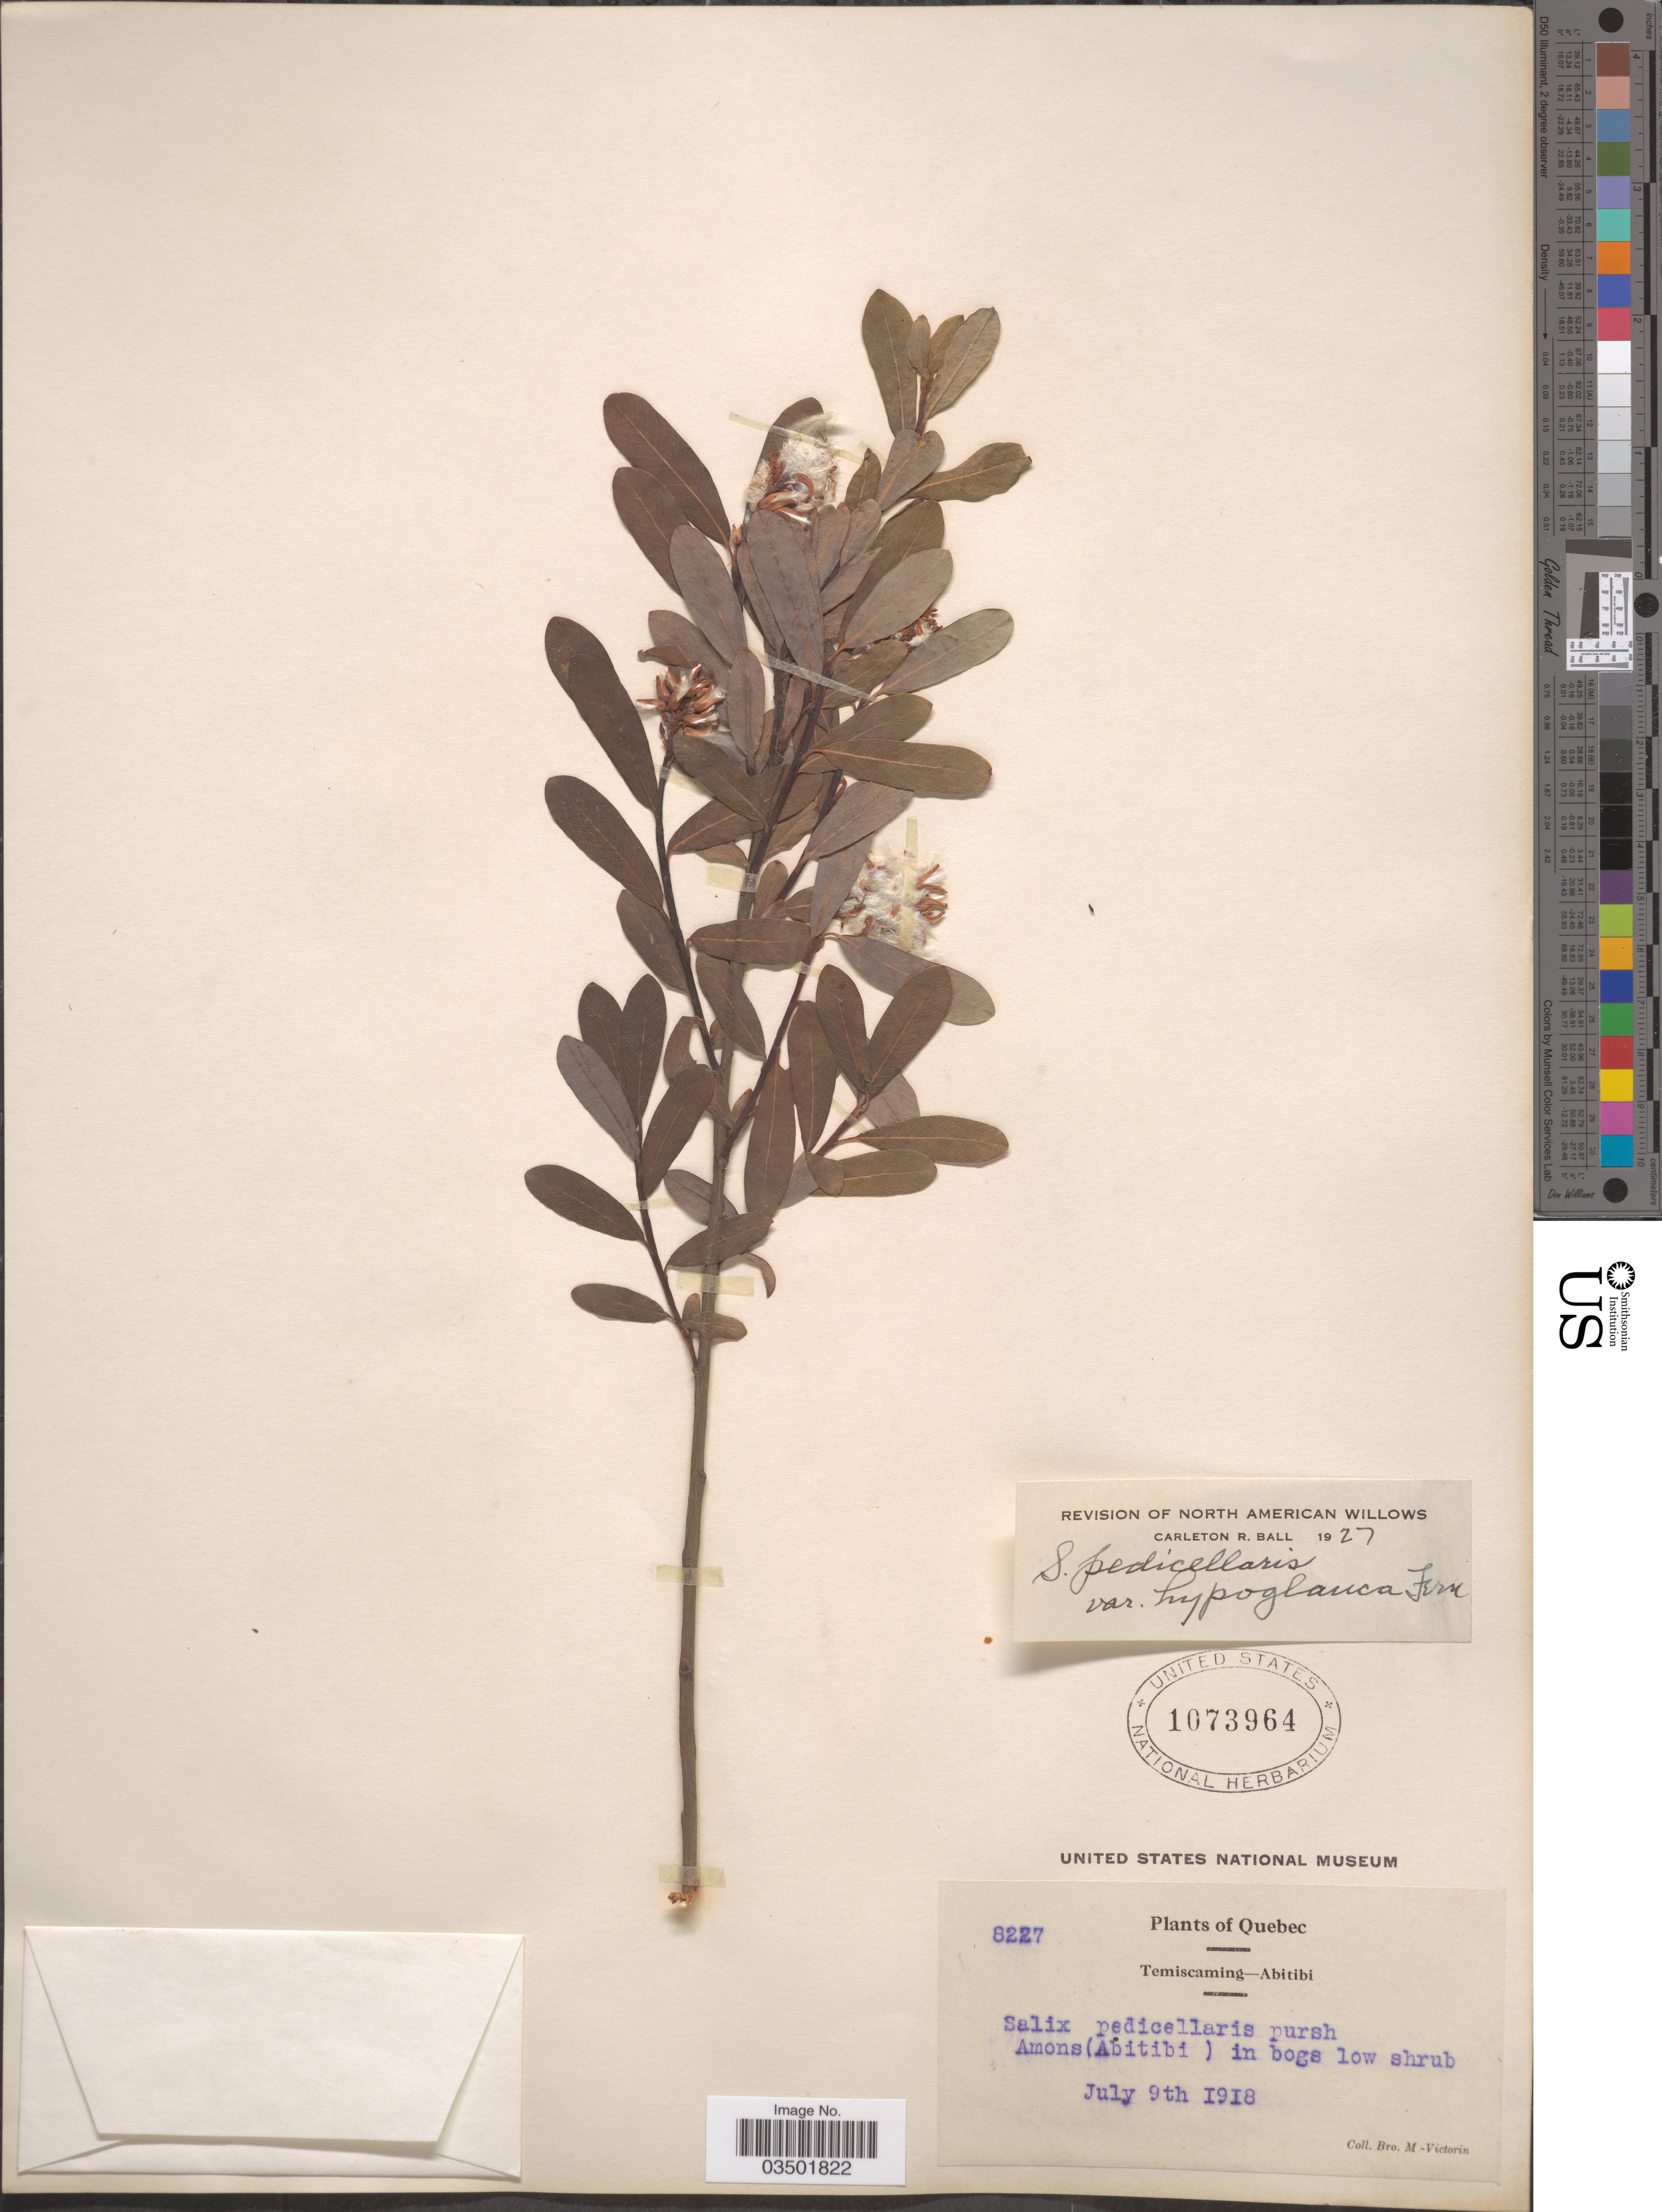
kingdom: Plantae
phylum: Tracheophyta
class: Magnoliopsida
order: Malpighiales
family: Salicaceae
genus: Salix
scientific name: Salix pedicellaris var. hypoglauca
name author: Fernald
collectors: Fr. Marie-Victorin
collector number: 8227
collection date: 1918-07-09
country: Canada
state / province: Quebec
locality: Temiscaming-Abitibi. Amons (Abitibi) in bogs low shrub.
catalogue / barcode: US 1073964